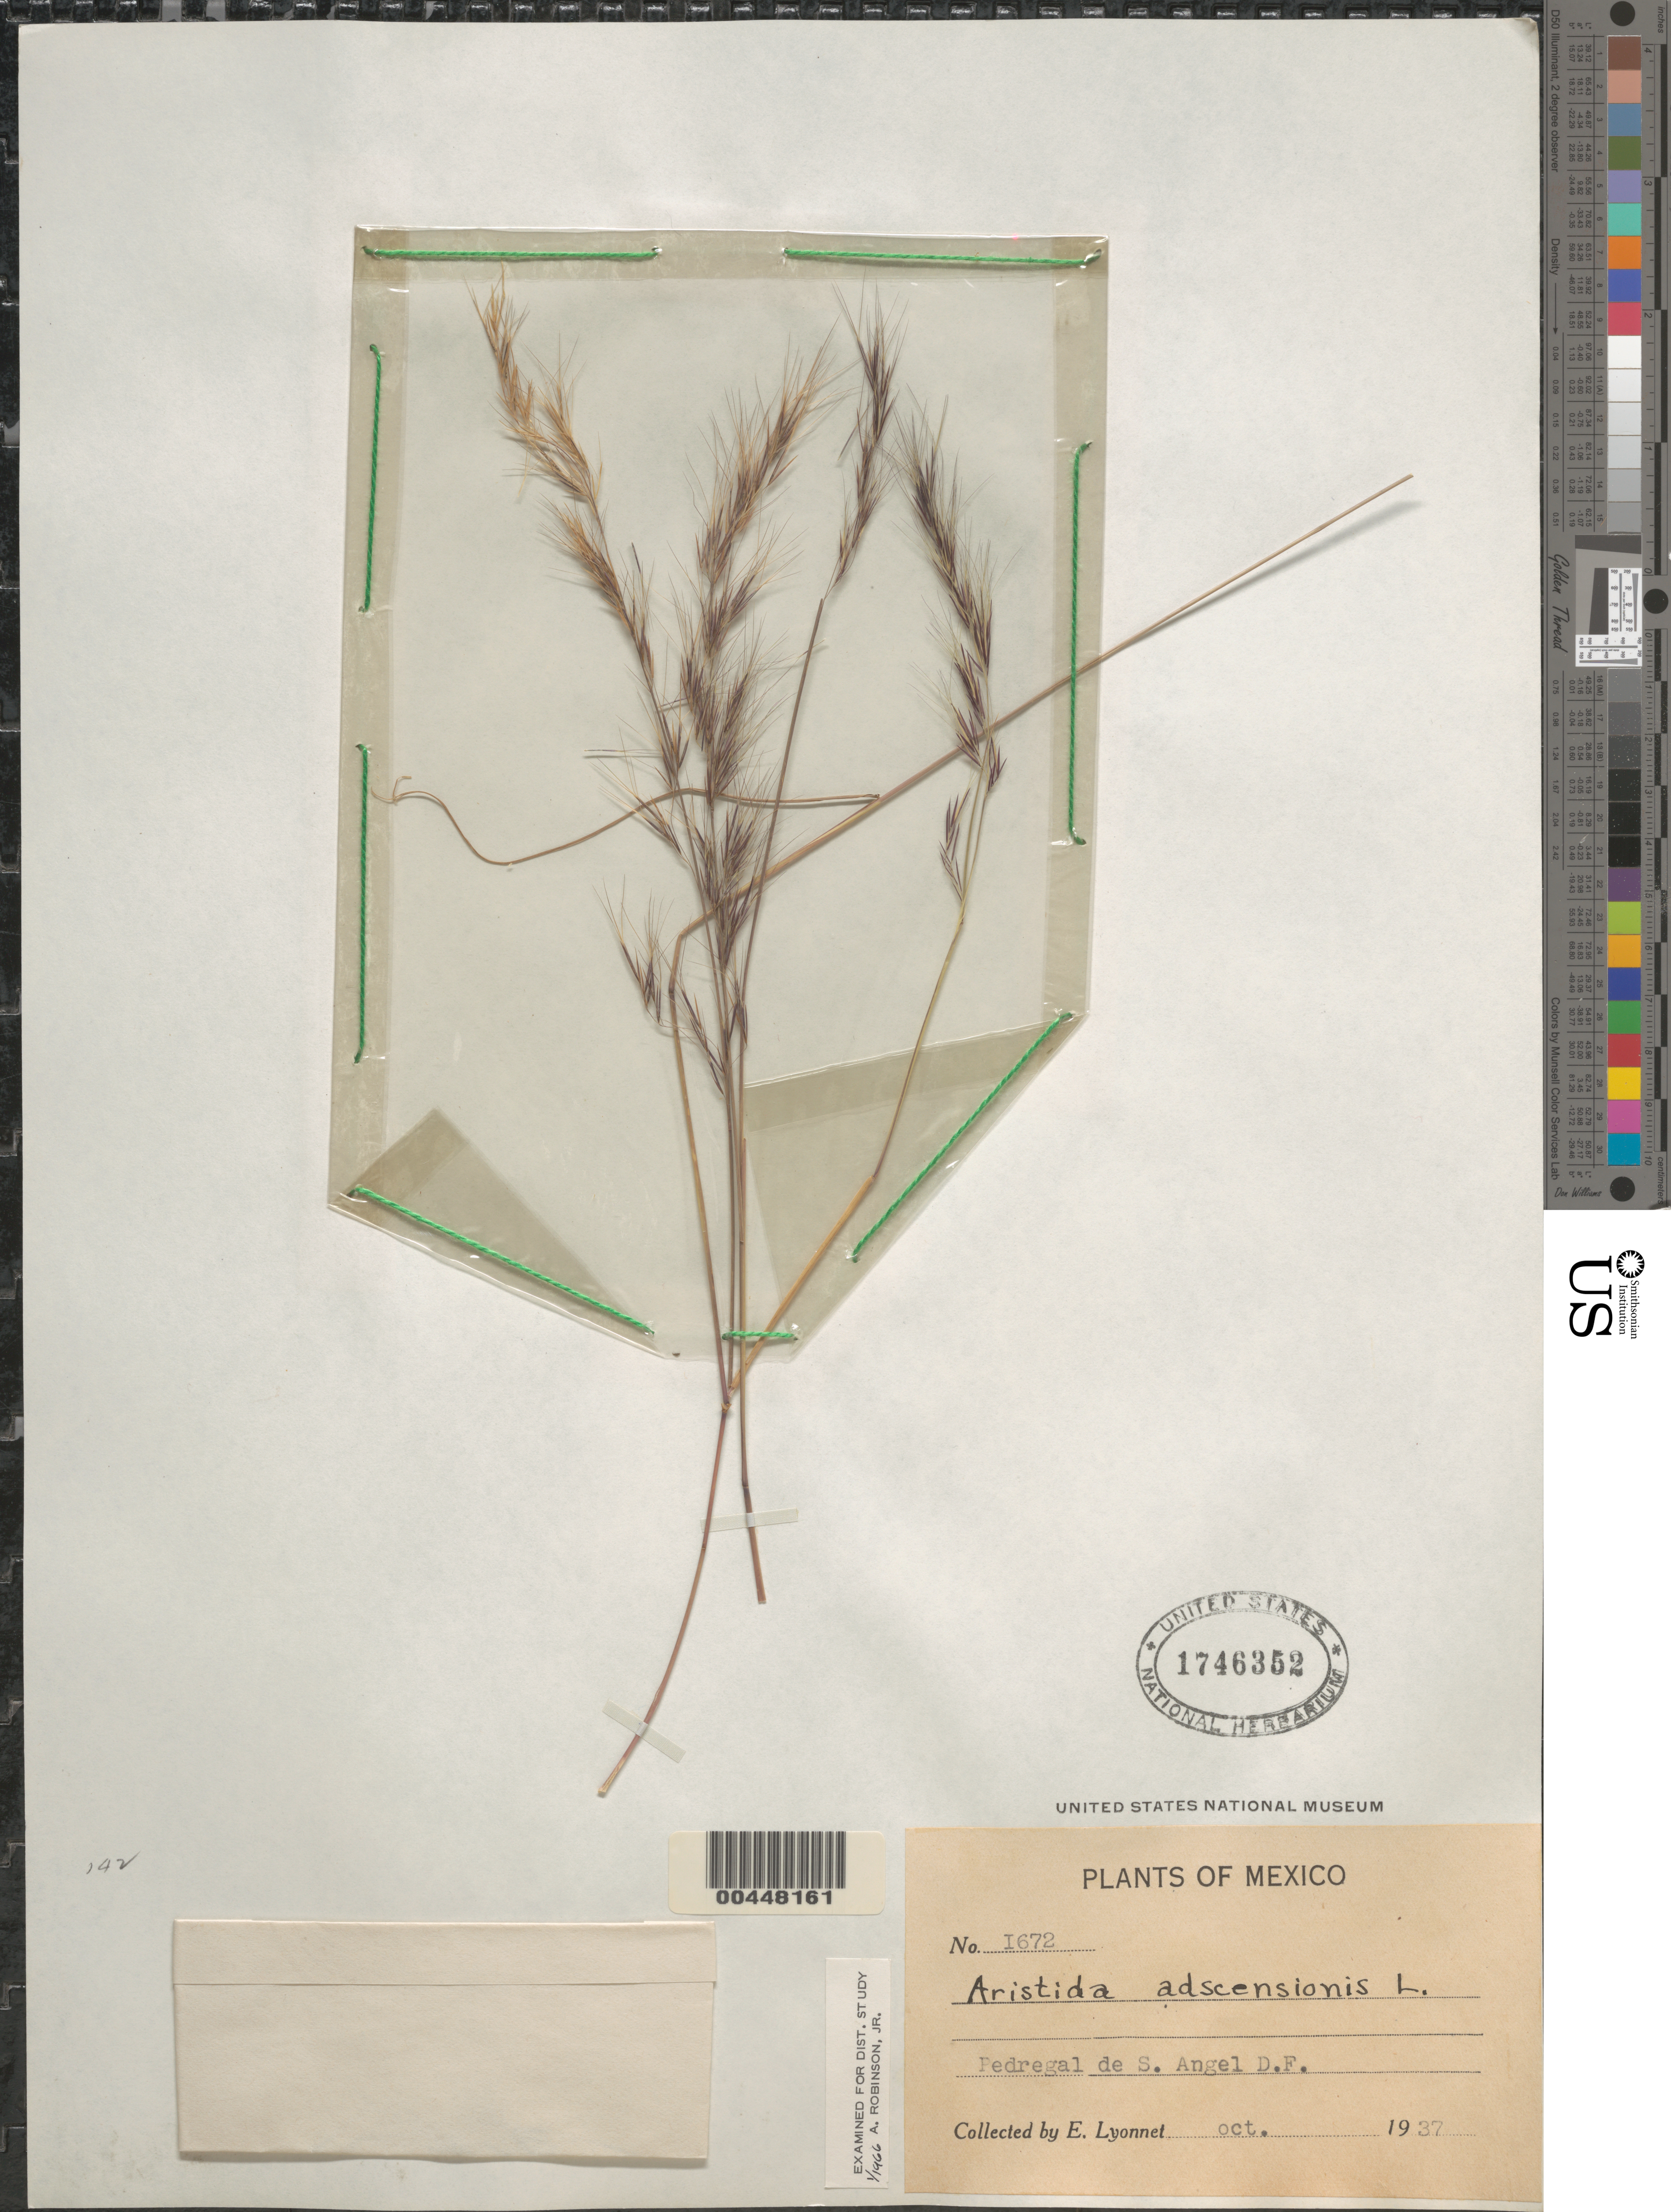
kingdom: Plantae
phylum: Tracheophyta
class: Liliopsida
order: Poales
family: Poaceae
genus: Aristida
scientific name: Aristida adscensionis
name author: L.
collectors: Bro. E. Lyonnet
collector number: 1672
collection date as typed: Oct 1937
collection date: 1937-10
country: Mexico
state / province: Distrito Federal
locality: Pedregal de S. Angel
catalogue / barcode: US 1746352